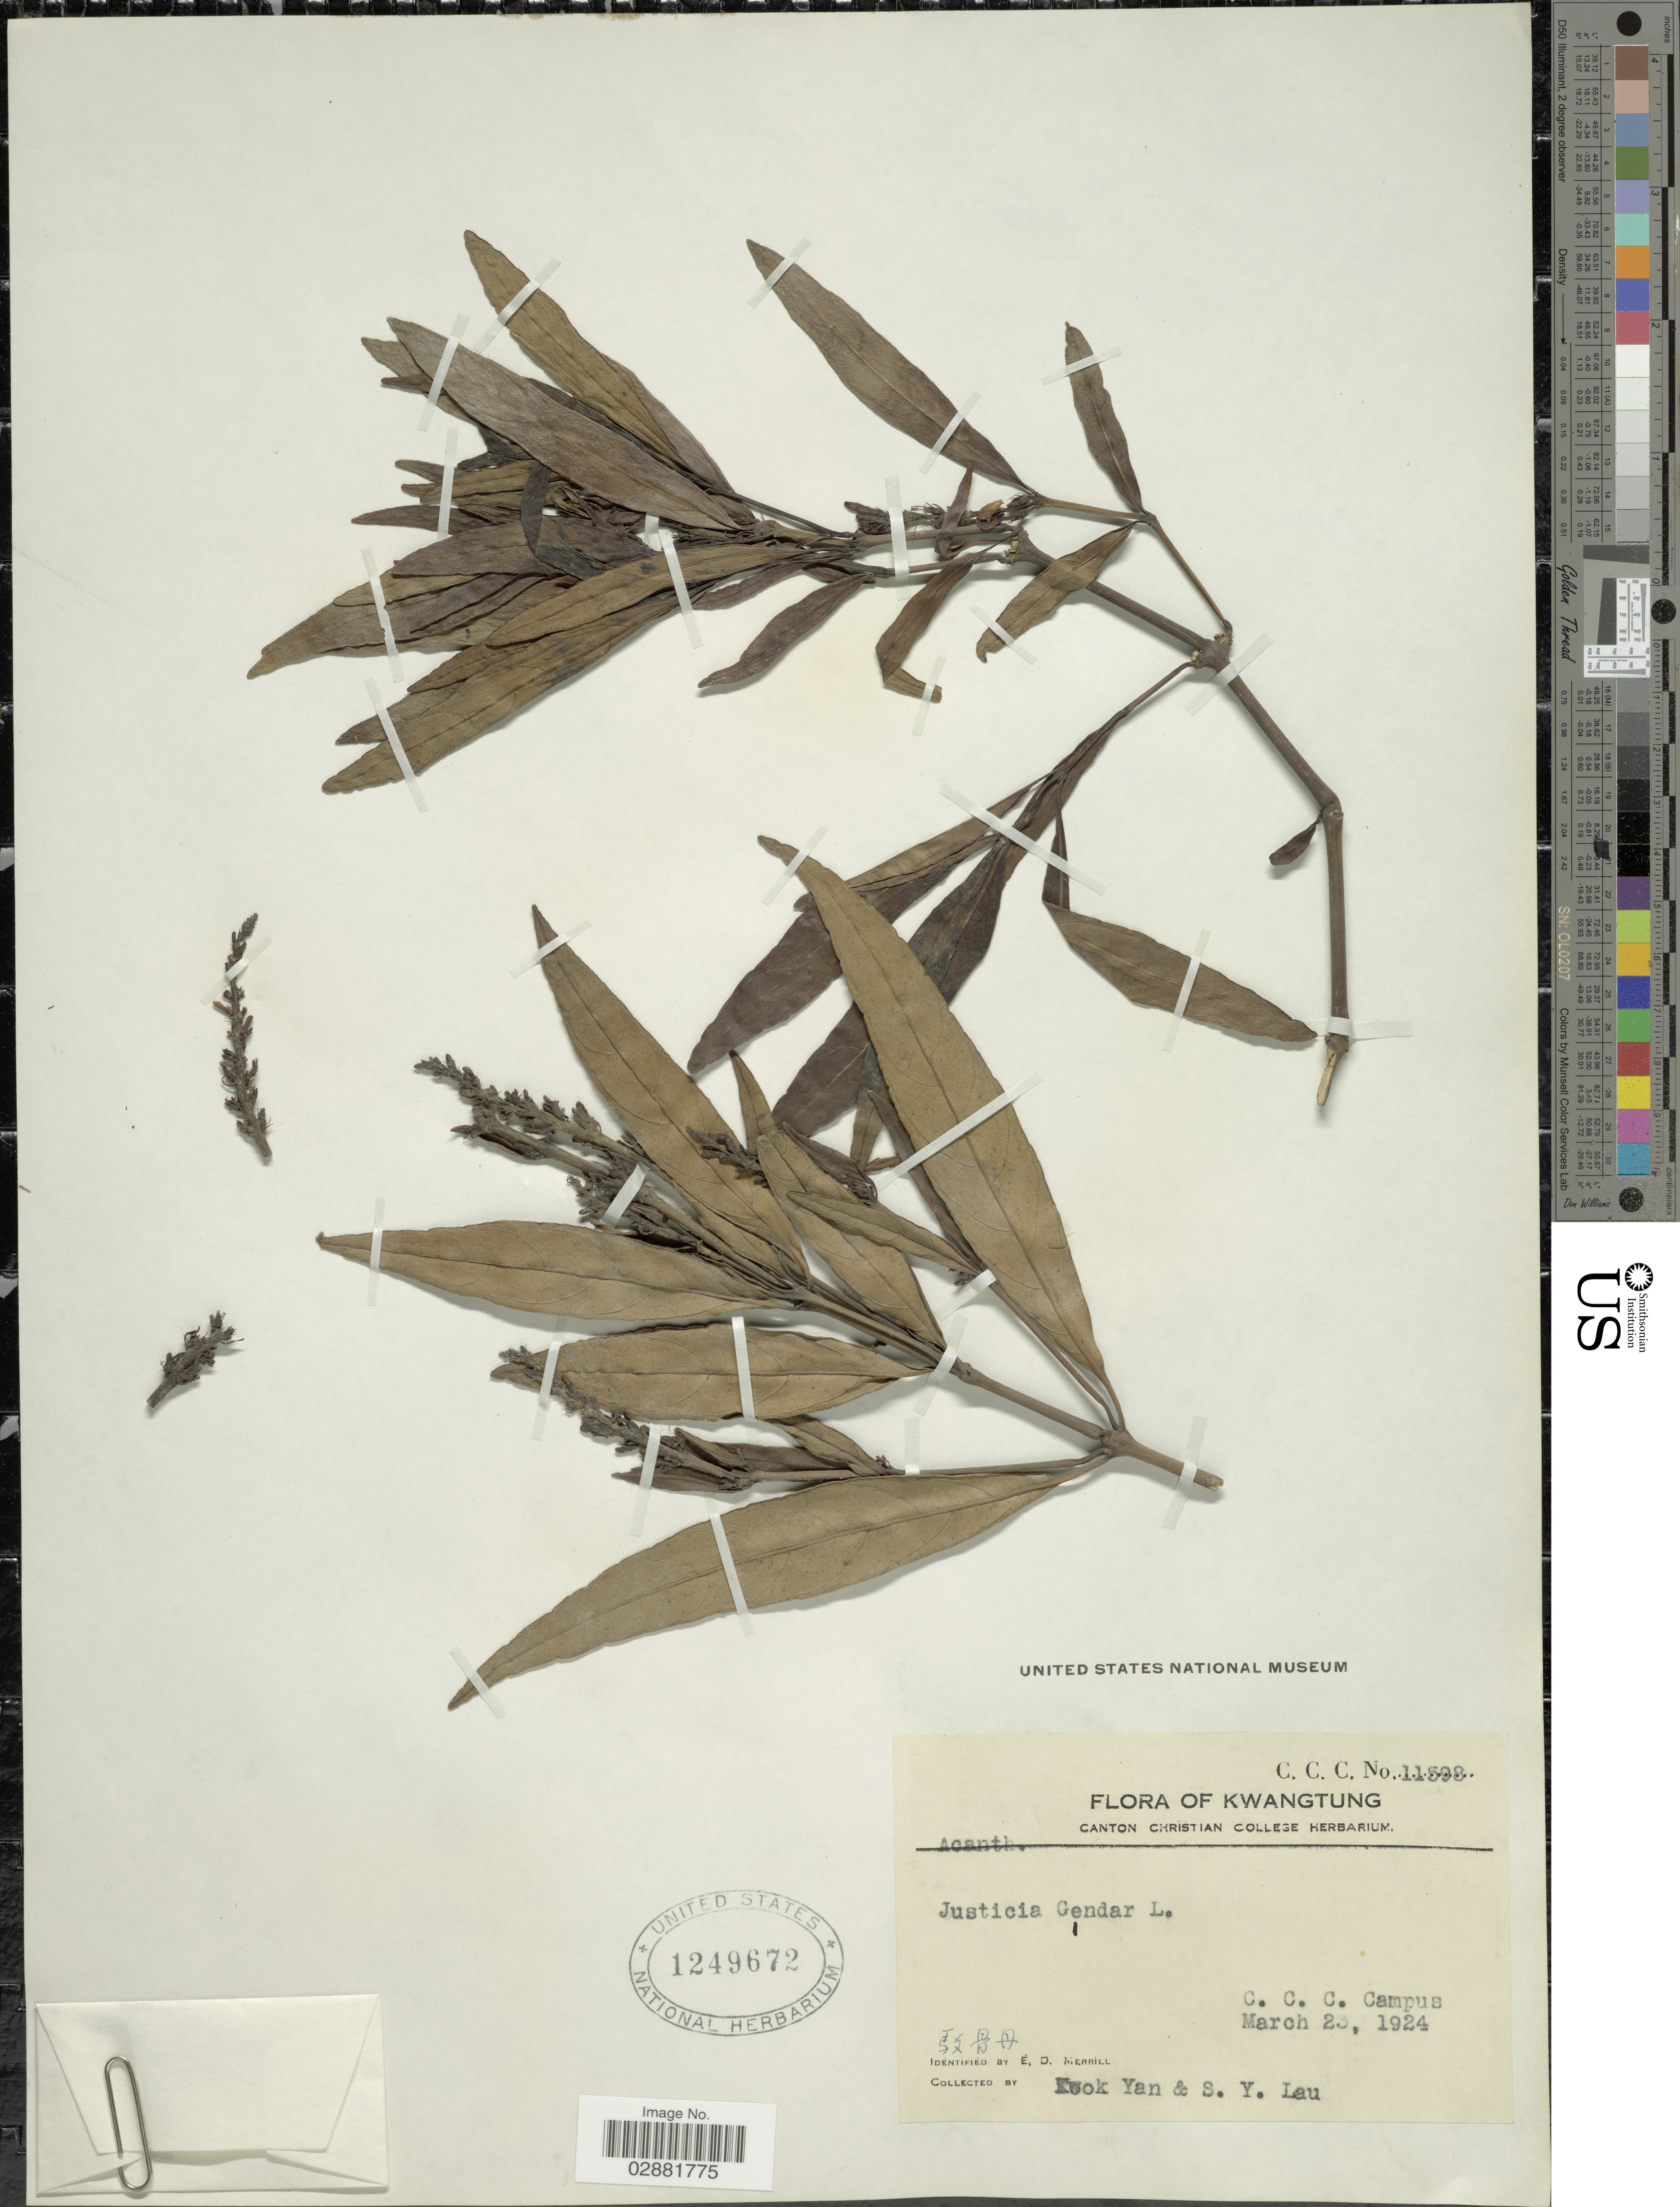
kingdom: Plantae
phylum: Tracheophyta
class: Magnoliopsida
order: Lamiales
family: Acanthaceae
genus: Justicia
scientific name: Justicia gendarussa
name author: Burm. f.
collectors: K. Yan & S. Y. Lau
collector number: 11598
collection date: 1924-03-23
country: China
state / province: Guangdong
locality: Kwangtung, C.C.C. Campus.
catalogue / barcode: US 1249672